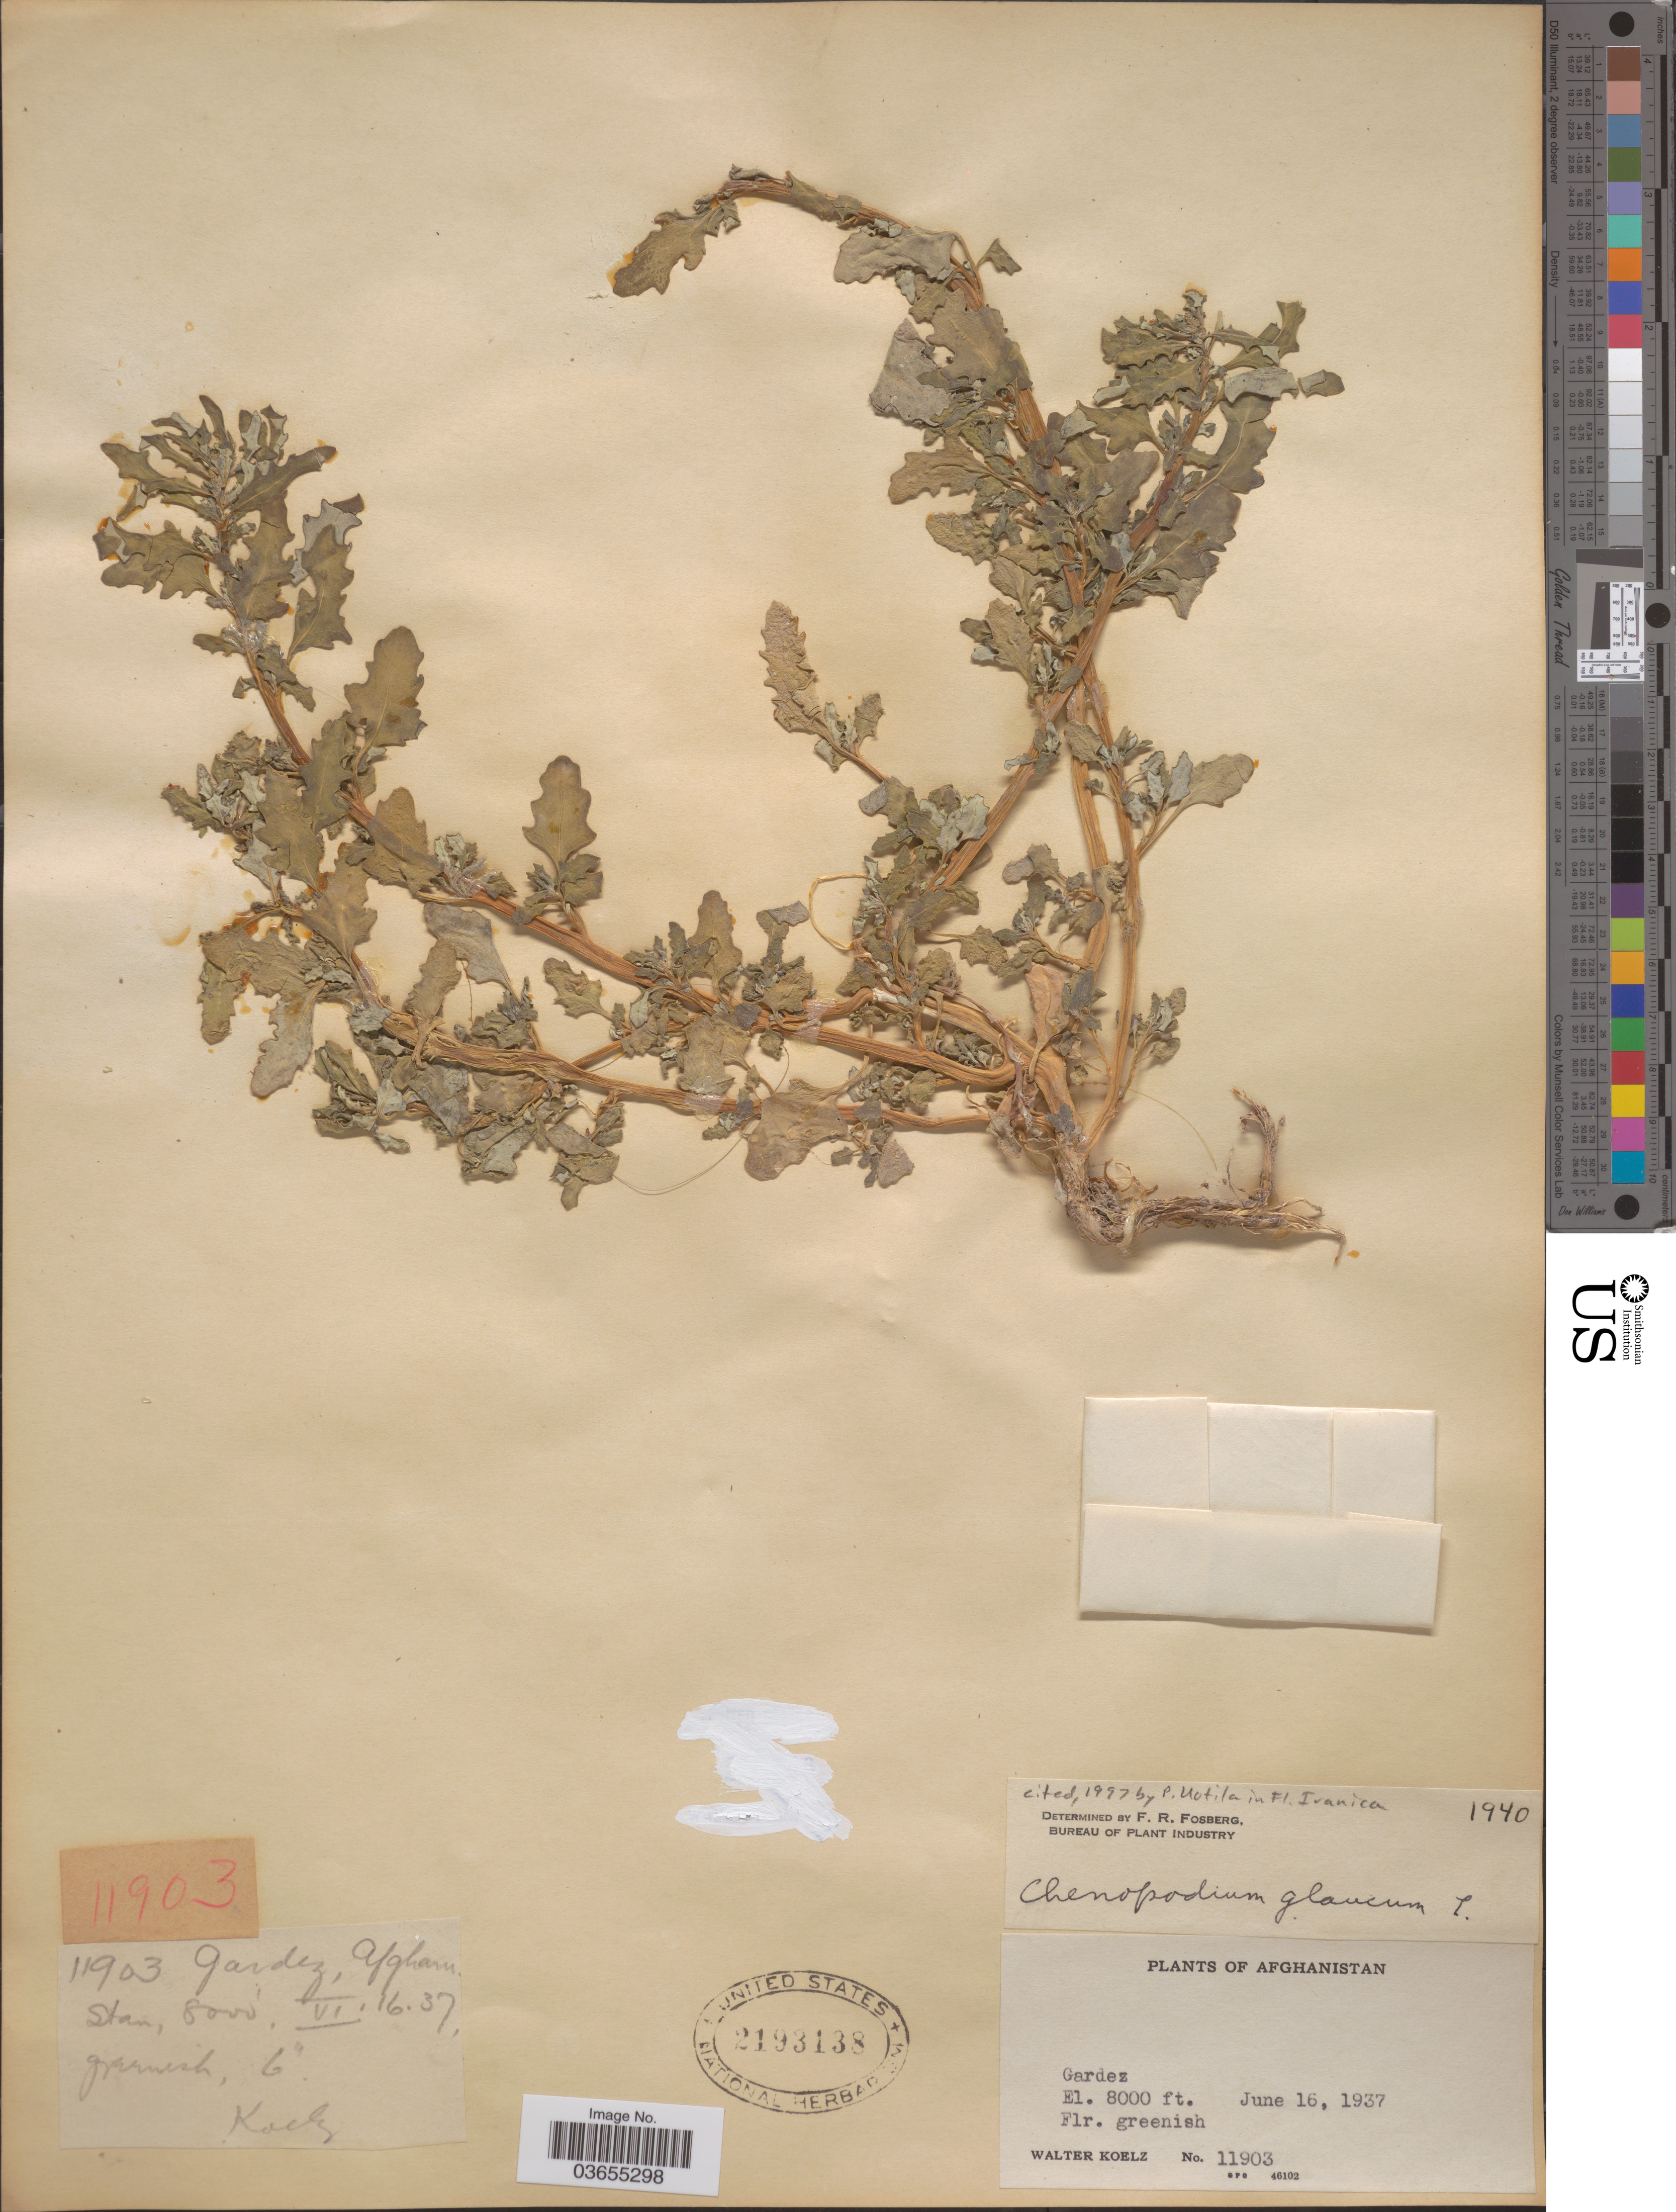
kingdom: Plantae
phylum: Tracheophyta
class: Magnoliopsida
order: Caryophyllales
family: Amaranthaceae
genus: Chenopodium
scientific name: Chenopodium glaucum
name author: L.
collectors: W. N. Koelz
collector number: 11903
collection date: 1937-06-16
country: Afghanistan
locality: Gardez.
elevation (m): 2438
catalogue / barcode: US 2193138